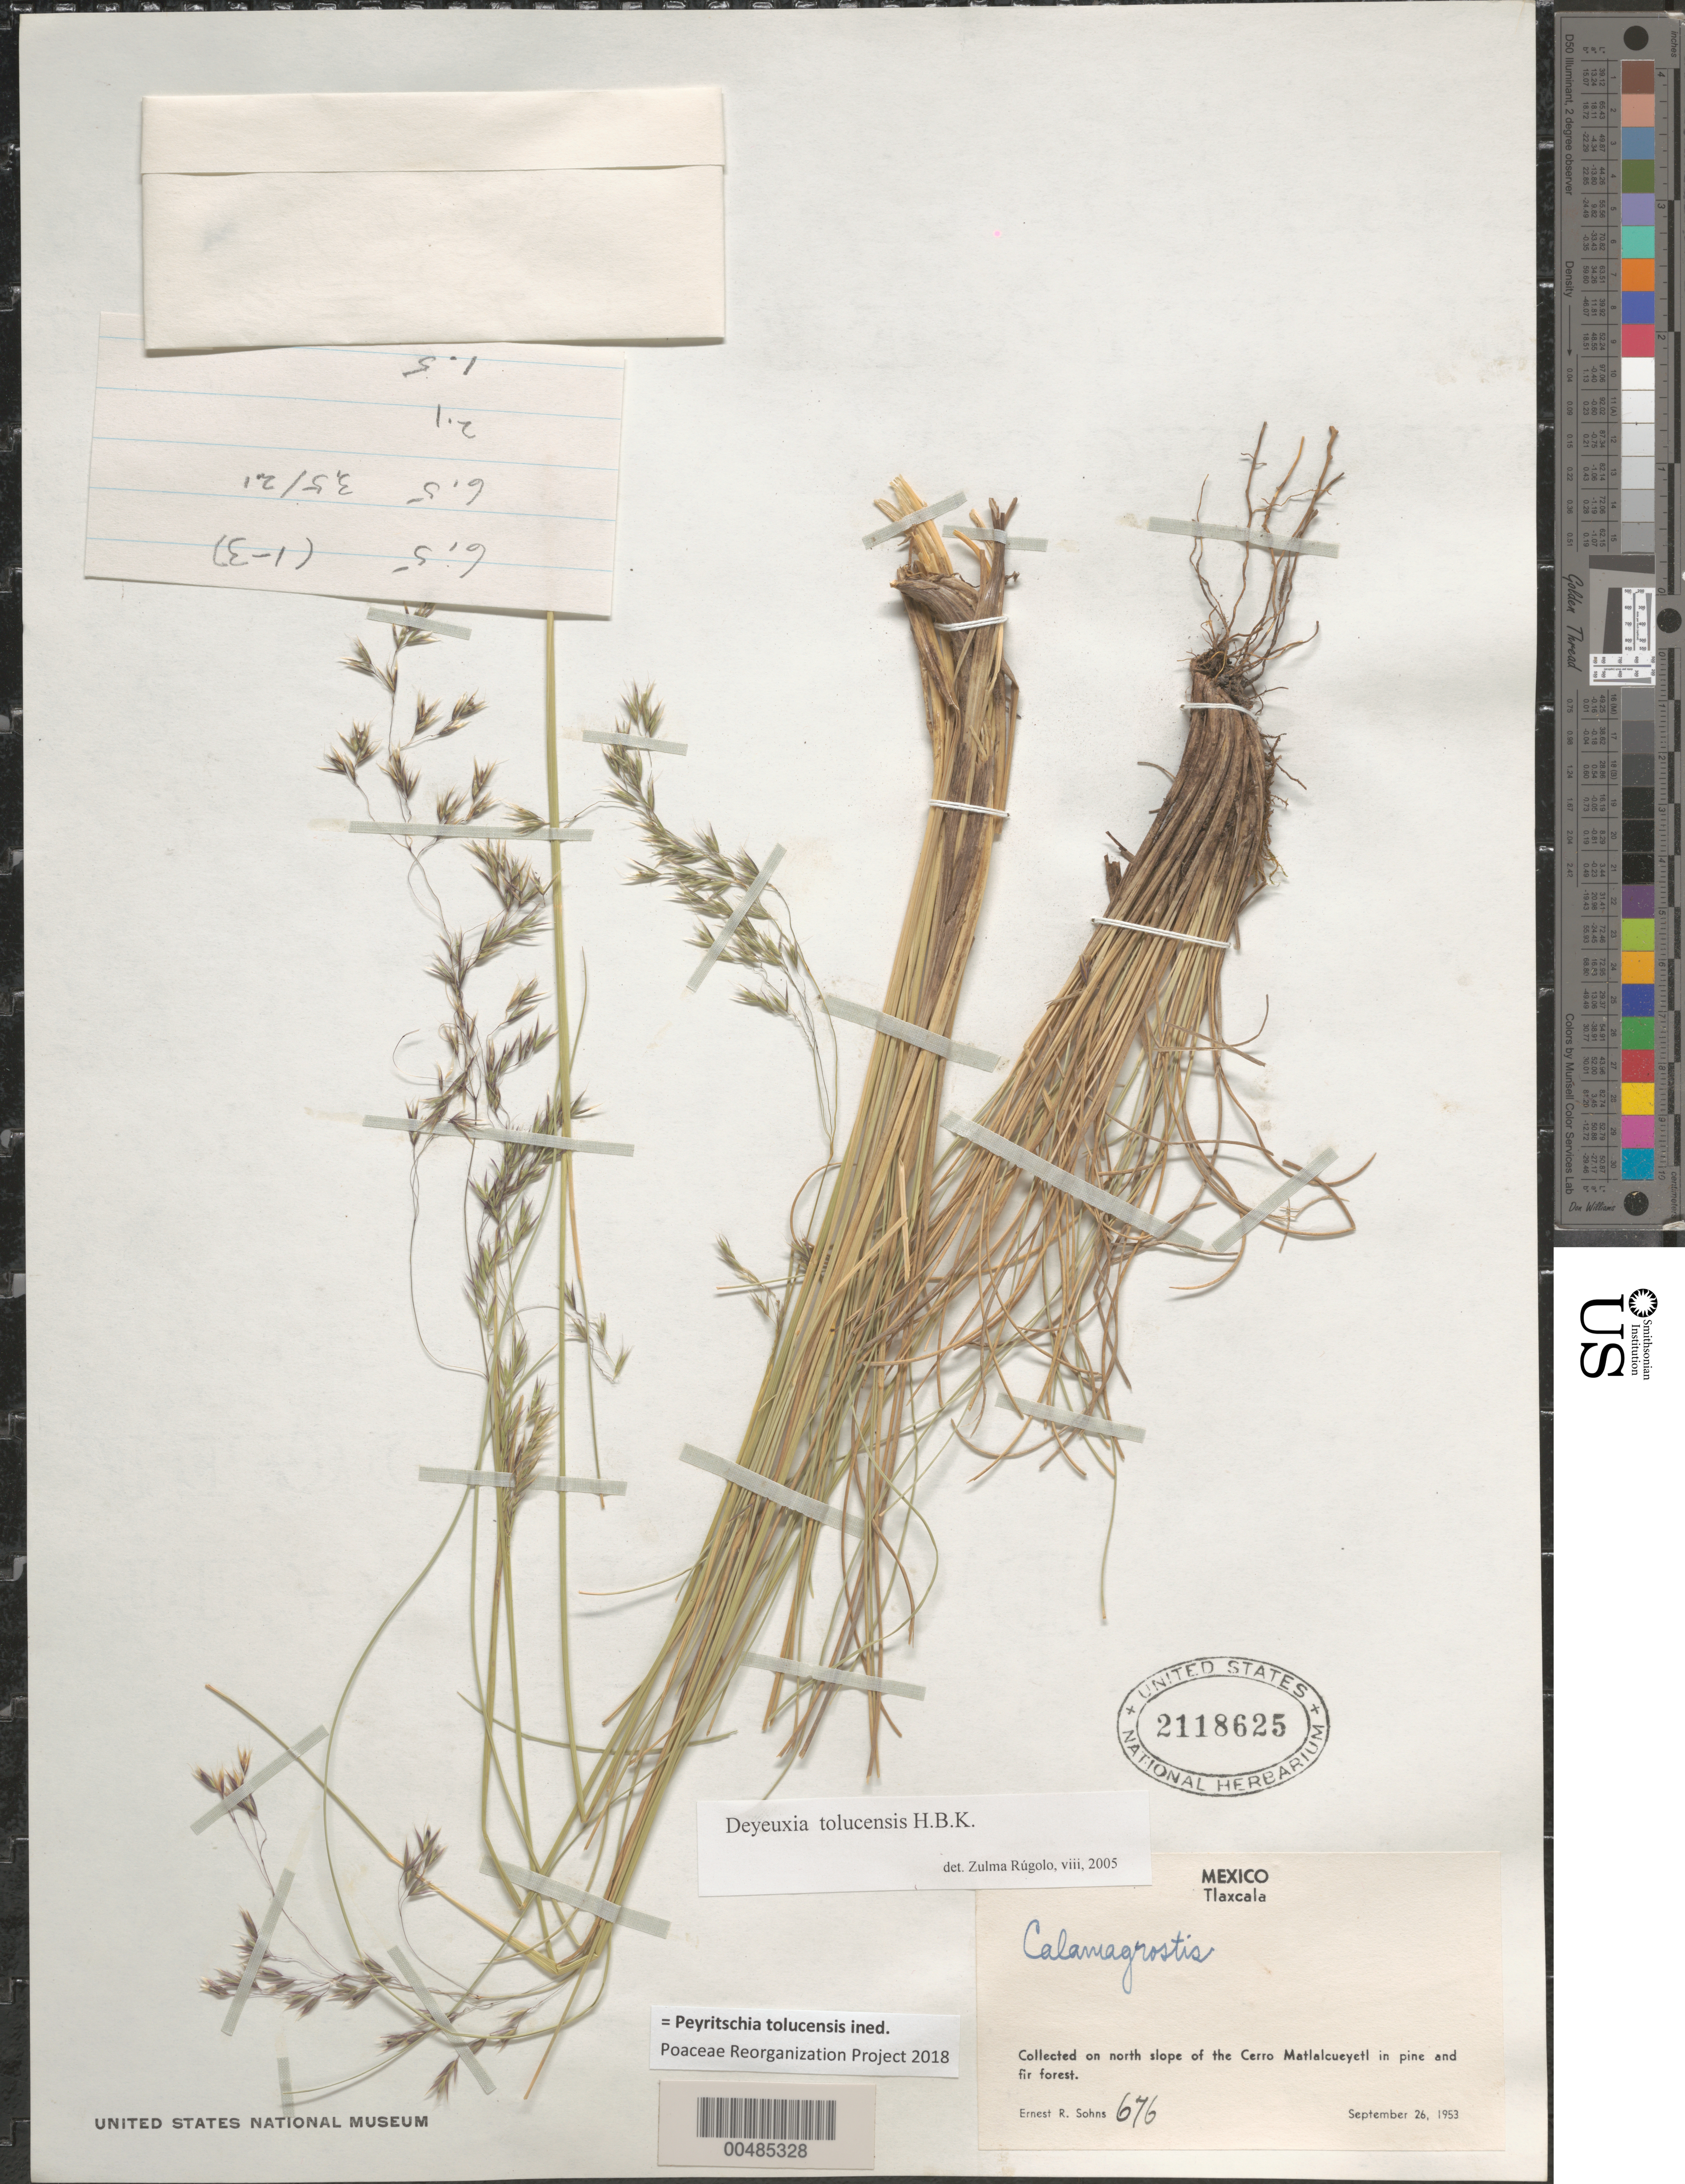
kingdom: Plantae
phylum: Tracheophyta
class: Liliopsida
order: Poales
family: Poaceae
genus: Peyritschia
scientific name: Peyritschia tolucensis ined.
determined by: Poaceae Reorganization Project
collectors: E. R. Sohns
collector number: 676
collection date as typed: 26 Sep 1953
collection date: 1953-09-26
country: Mexico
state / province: Tlaxcala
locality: N slope of the Cerro Matlalcueyetl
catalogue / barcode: US 2118625